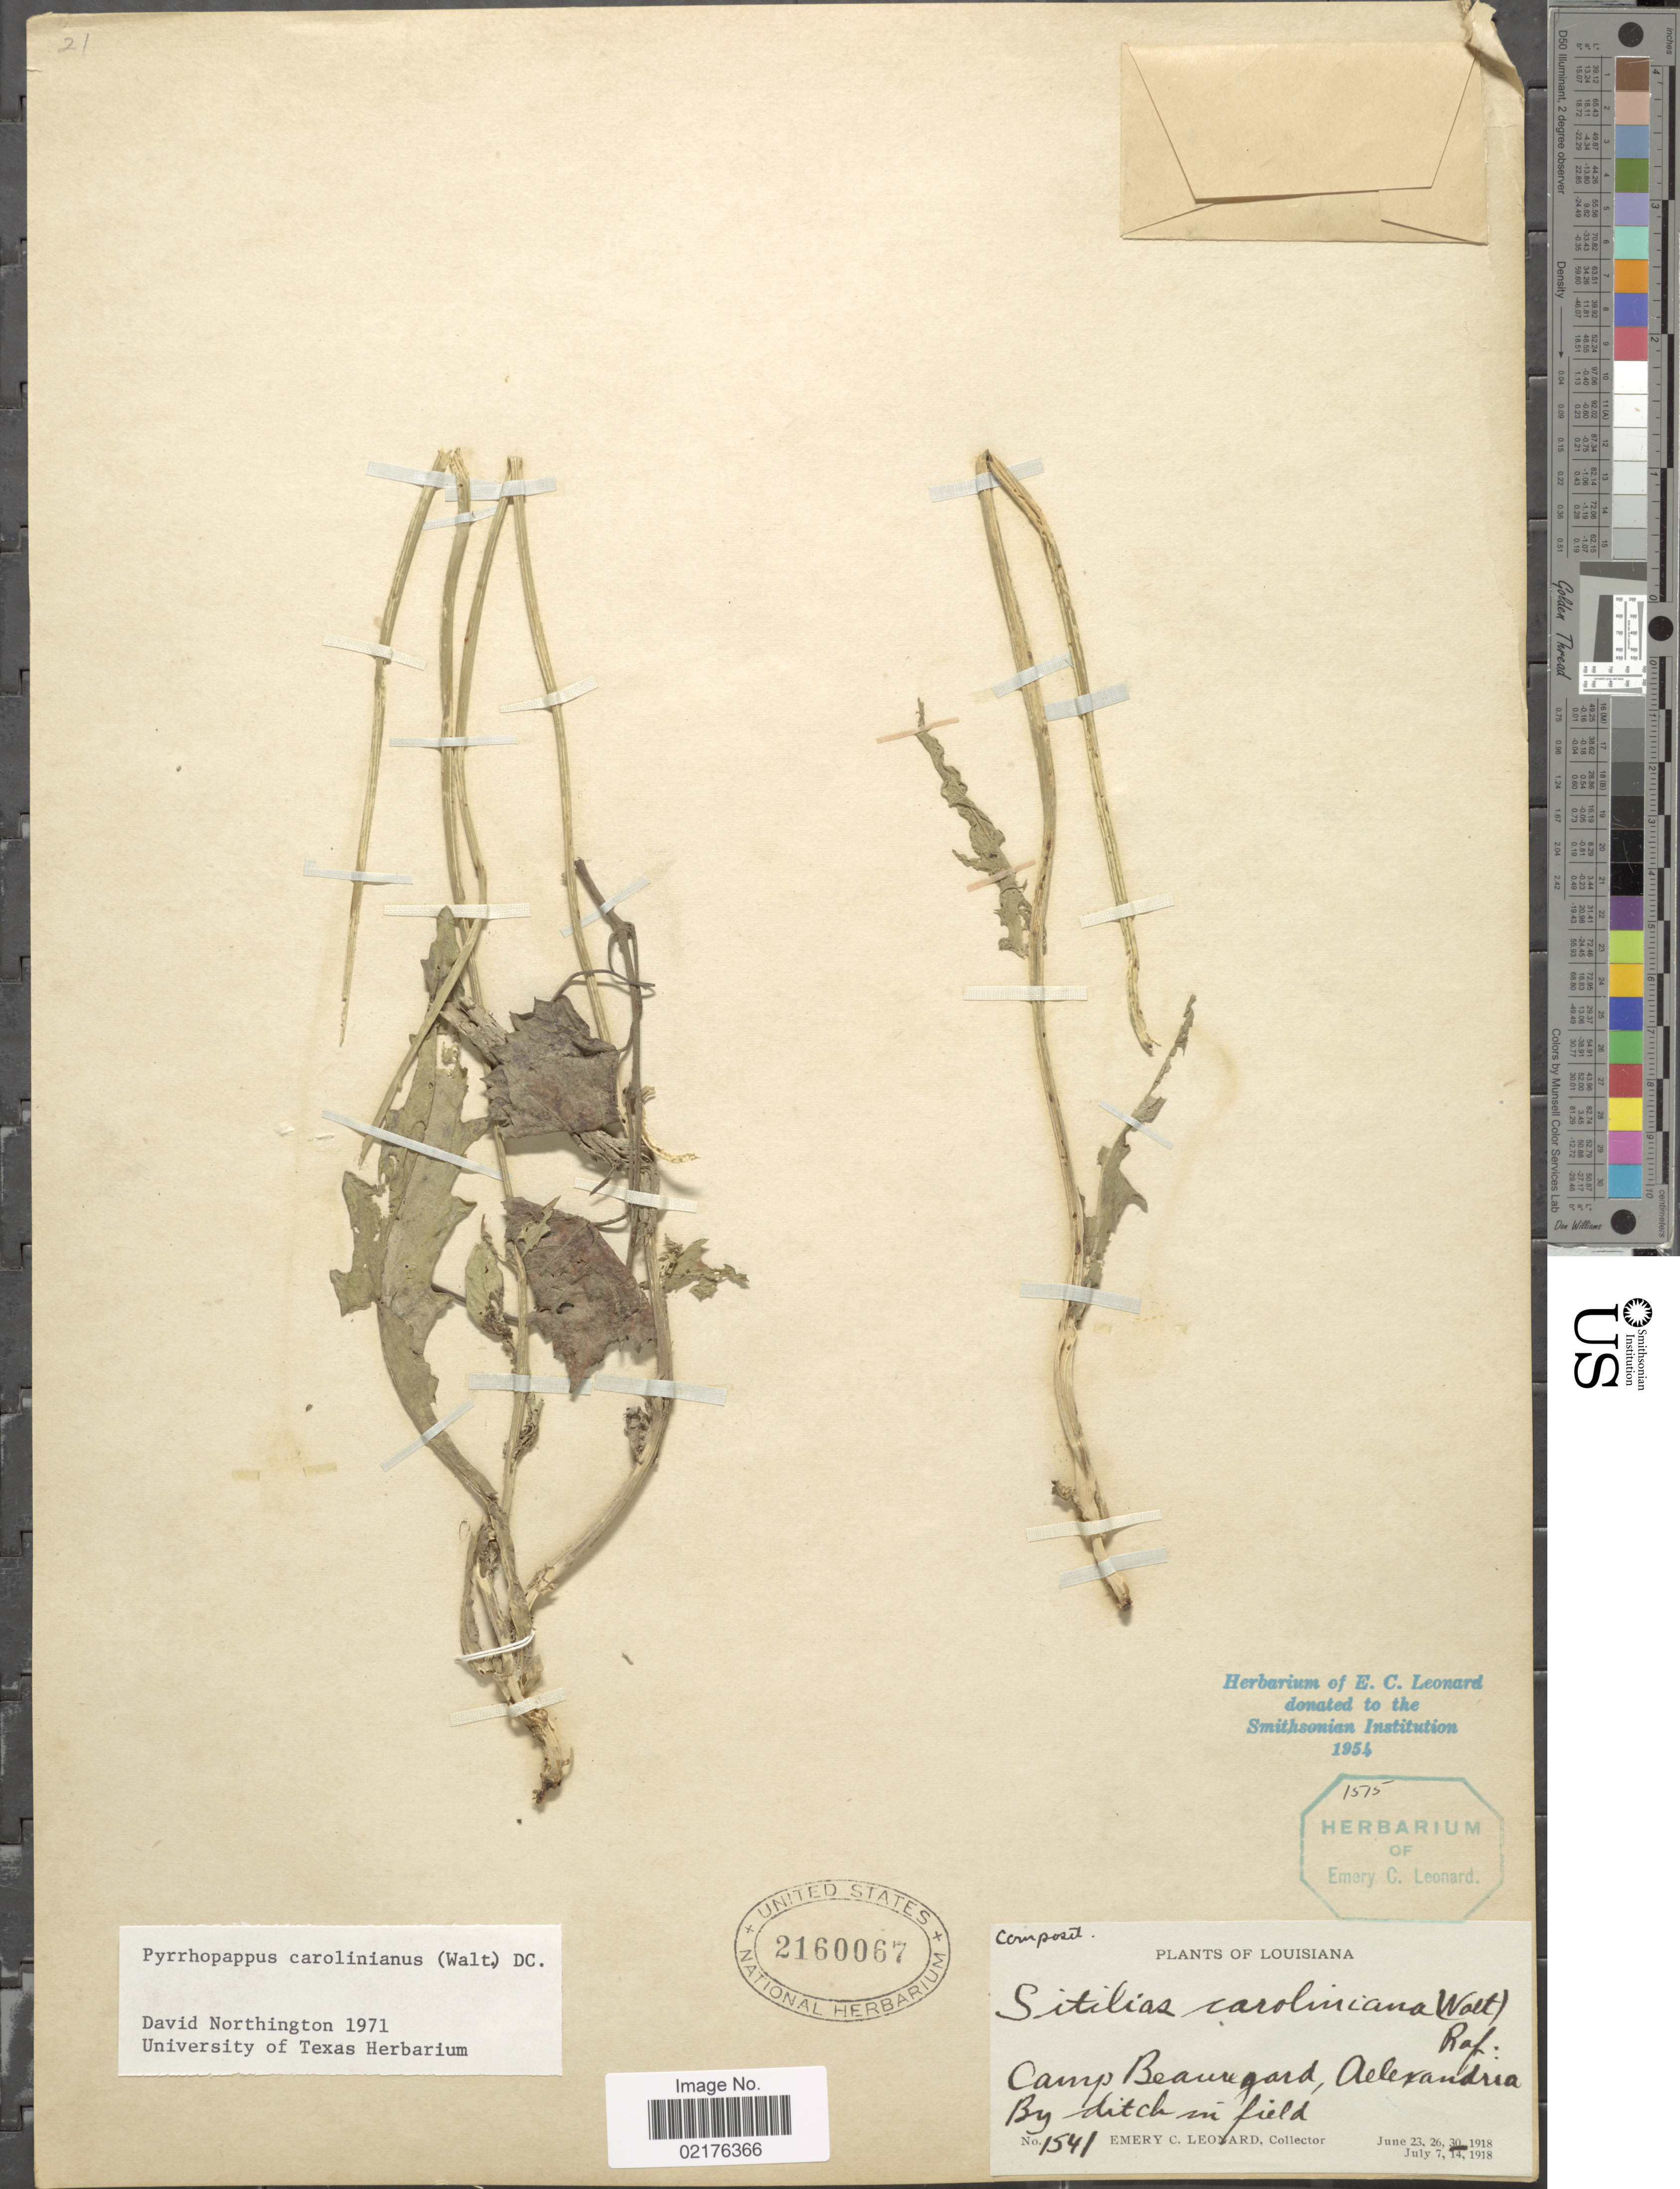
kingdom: Plantae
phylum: Tracheophyta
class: Magnoliopsida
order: Asterales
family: Asteraceae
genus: Pyrrhopappus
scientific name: Pyrrhopappus carolinianus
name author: (Walter) DC.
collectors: E. C. Leonard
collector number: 1541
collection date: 1918-06-30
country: United States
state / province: Louisiana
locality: Camp Beauregard Alexandria, By ditch in field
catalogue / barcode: US 2160067